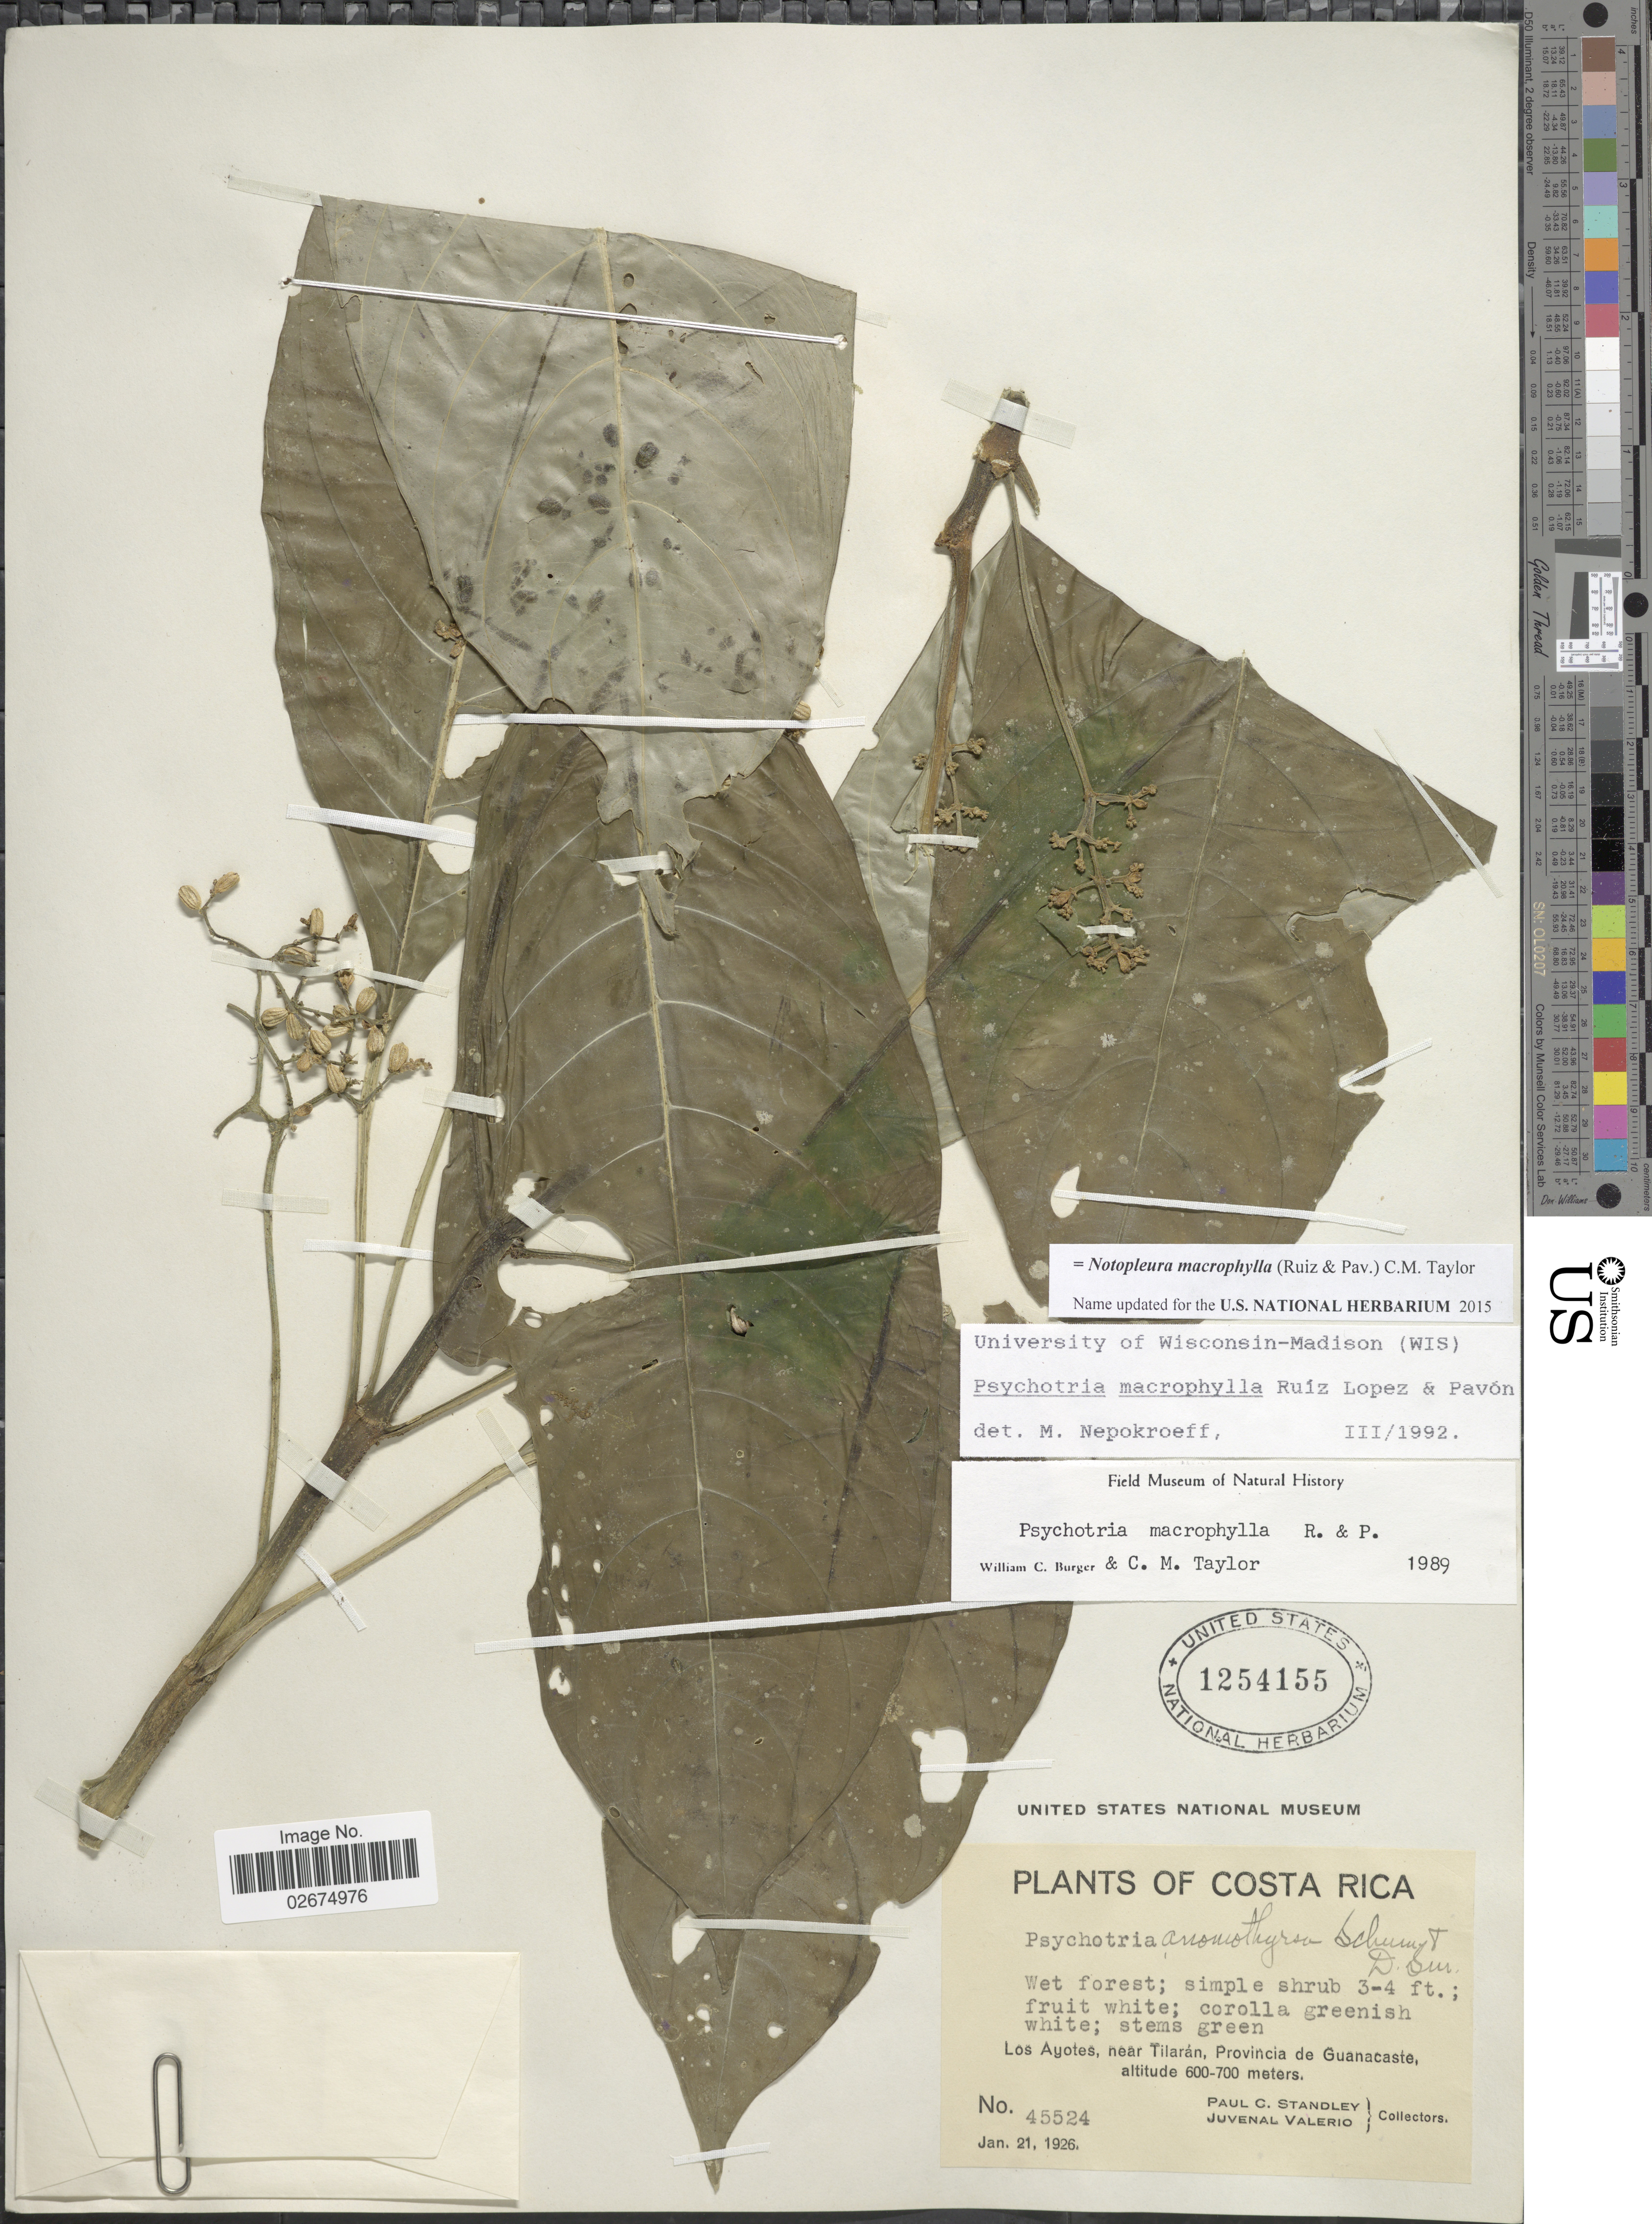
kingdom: Plantae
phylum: Tracheophyta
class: Magnoliopsida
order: Gentianales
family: Rubiaceae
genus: Notopleura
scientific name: Notopleura macrophylla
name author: (Ruiz & Pav.) C.M. Taylor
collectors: P. C. Standley & J. Valerio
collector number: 45524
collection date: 1926-01-21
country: Costa Rica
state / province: Guanacaste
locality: Los Ayotes, near Tilarán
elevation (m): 600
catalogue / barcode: US 1254155